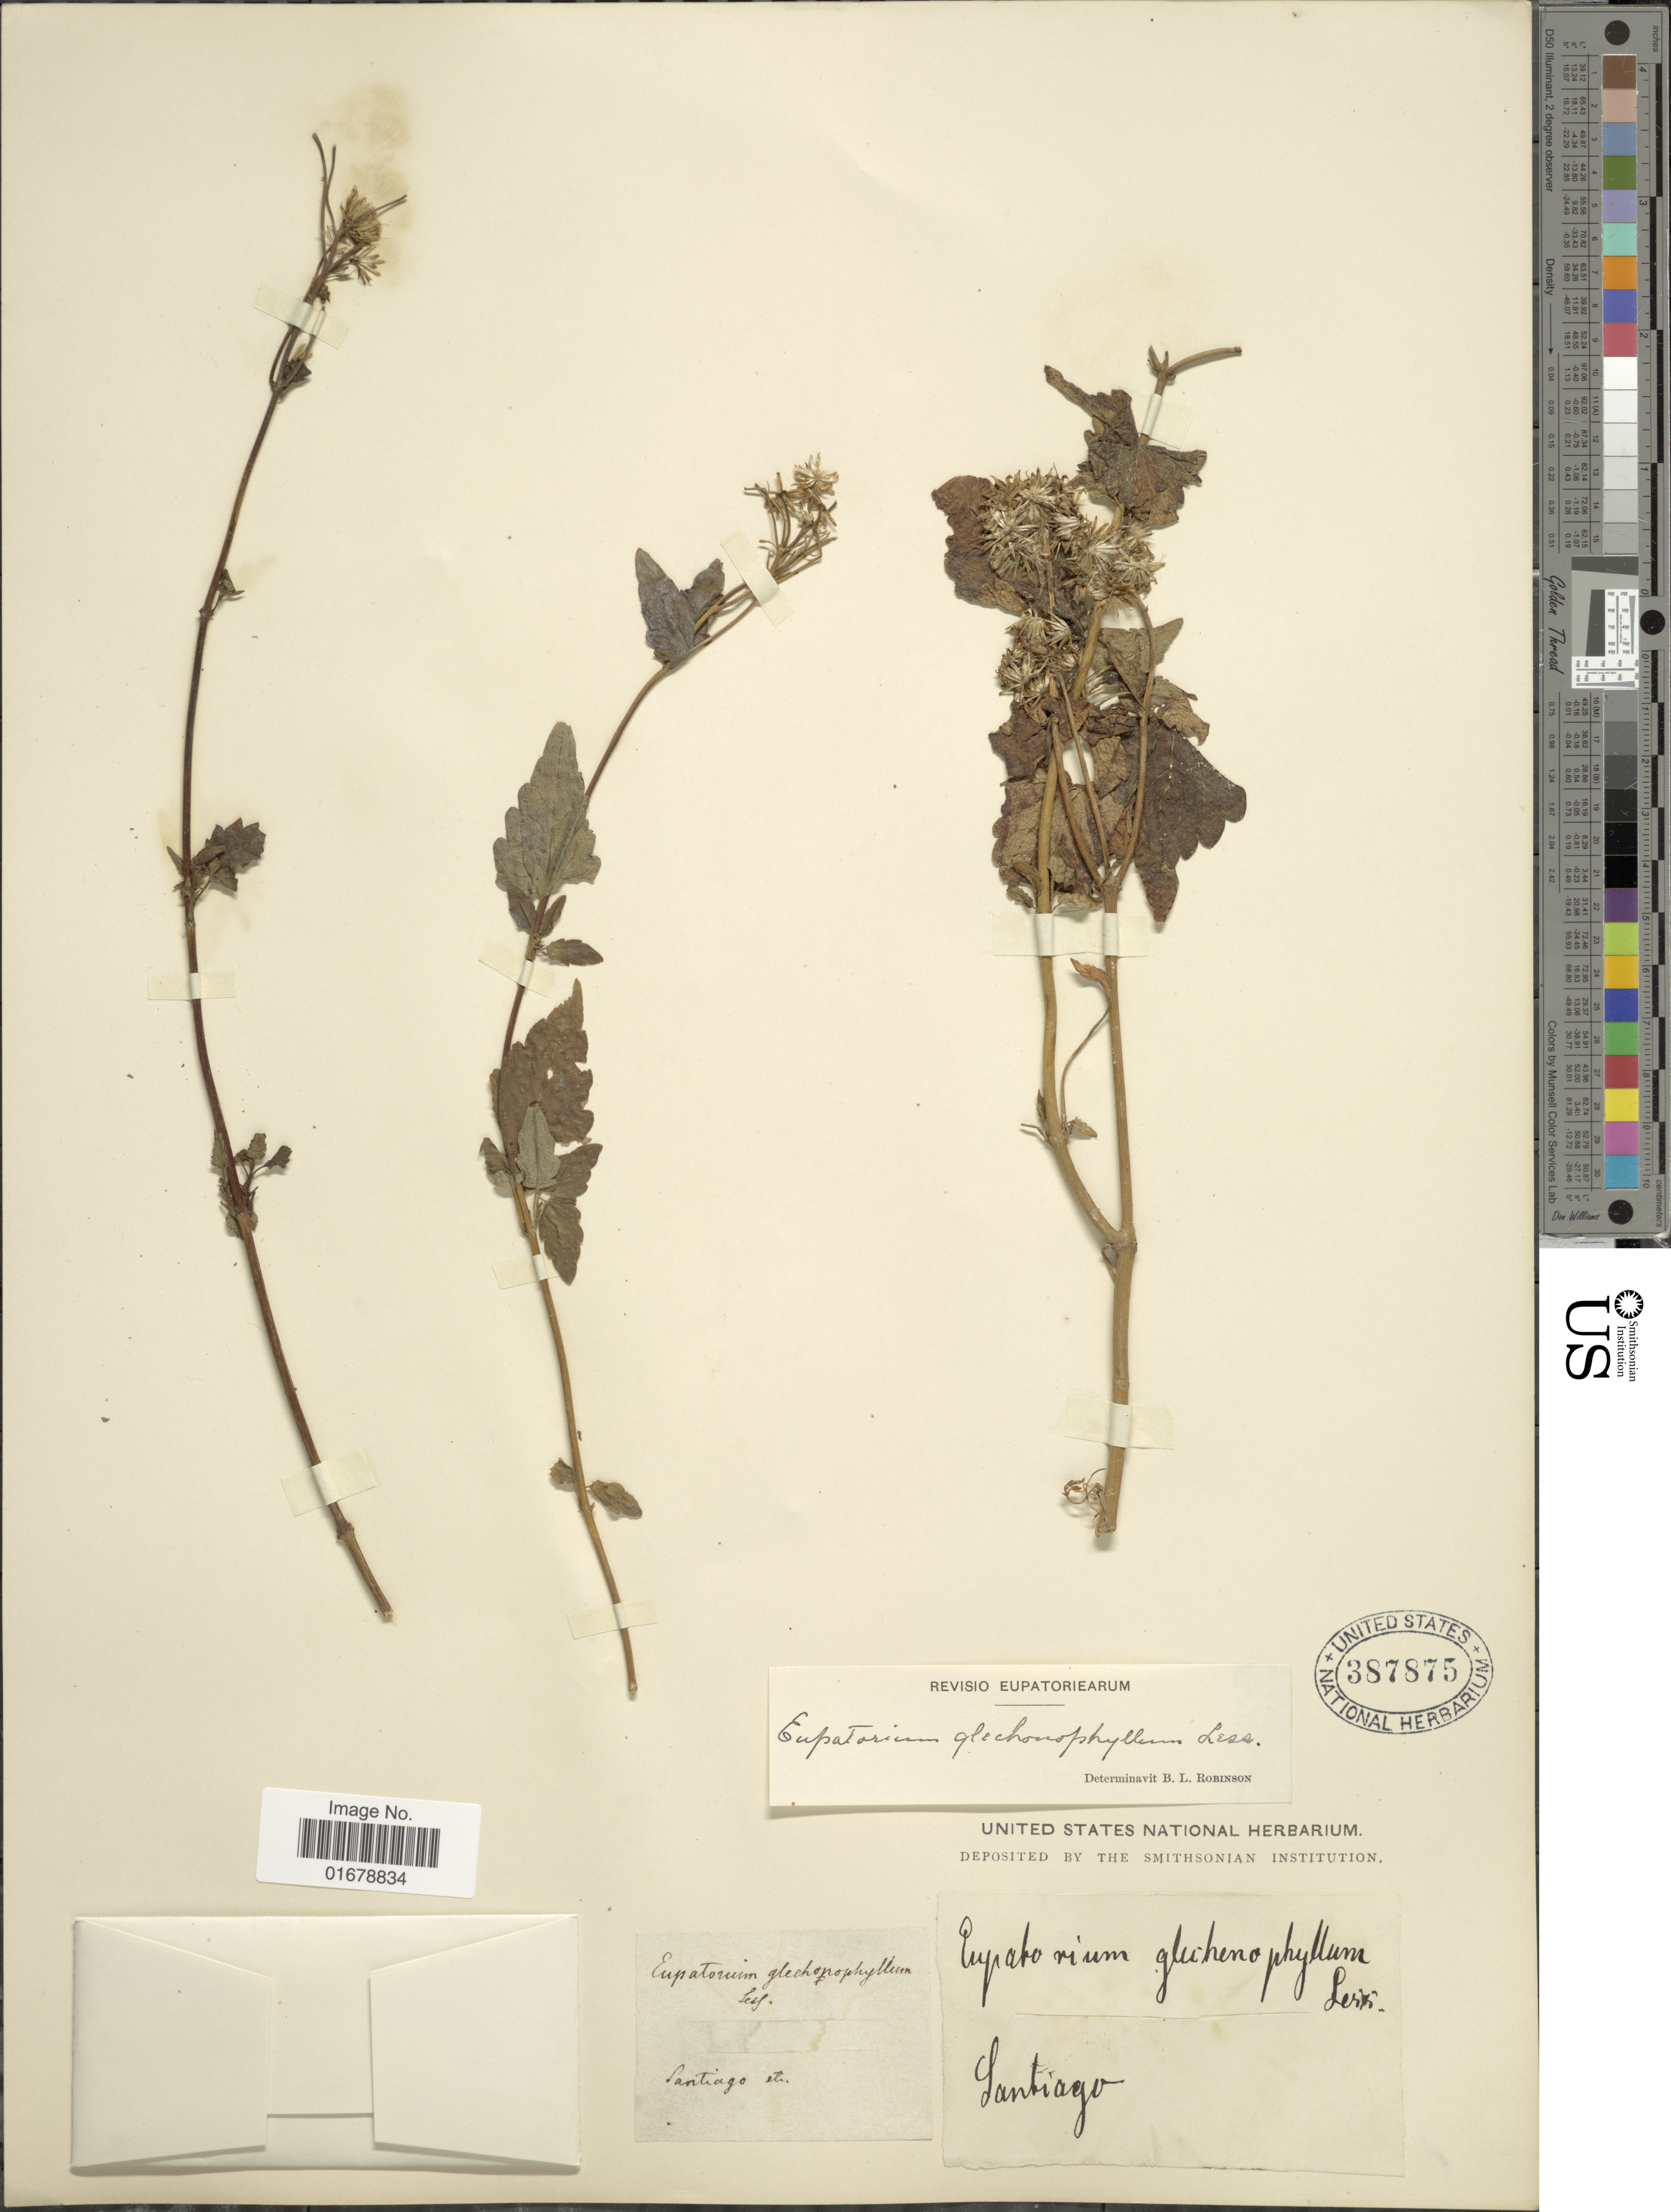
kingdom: Plantae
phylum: Tracheophyta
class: Magnoliopsida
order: Asterales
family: Asteraceae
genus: Ageratina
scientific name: Ageratina glechonophylla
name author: (Less.) R.M. King & H. Rob.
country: Chile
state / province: Región Metropolitana (RM)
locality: Santiago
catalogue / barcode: US 387875